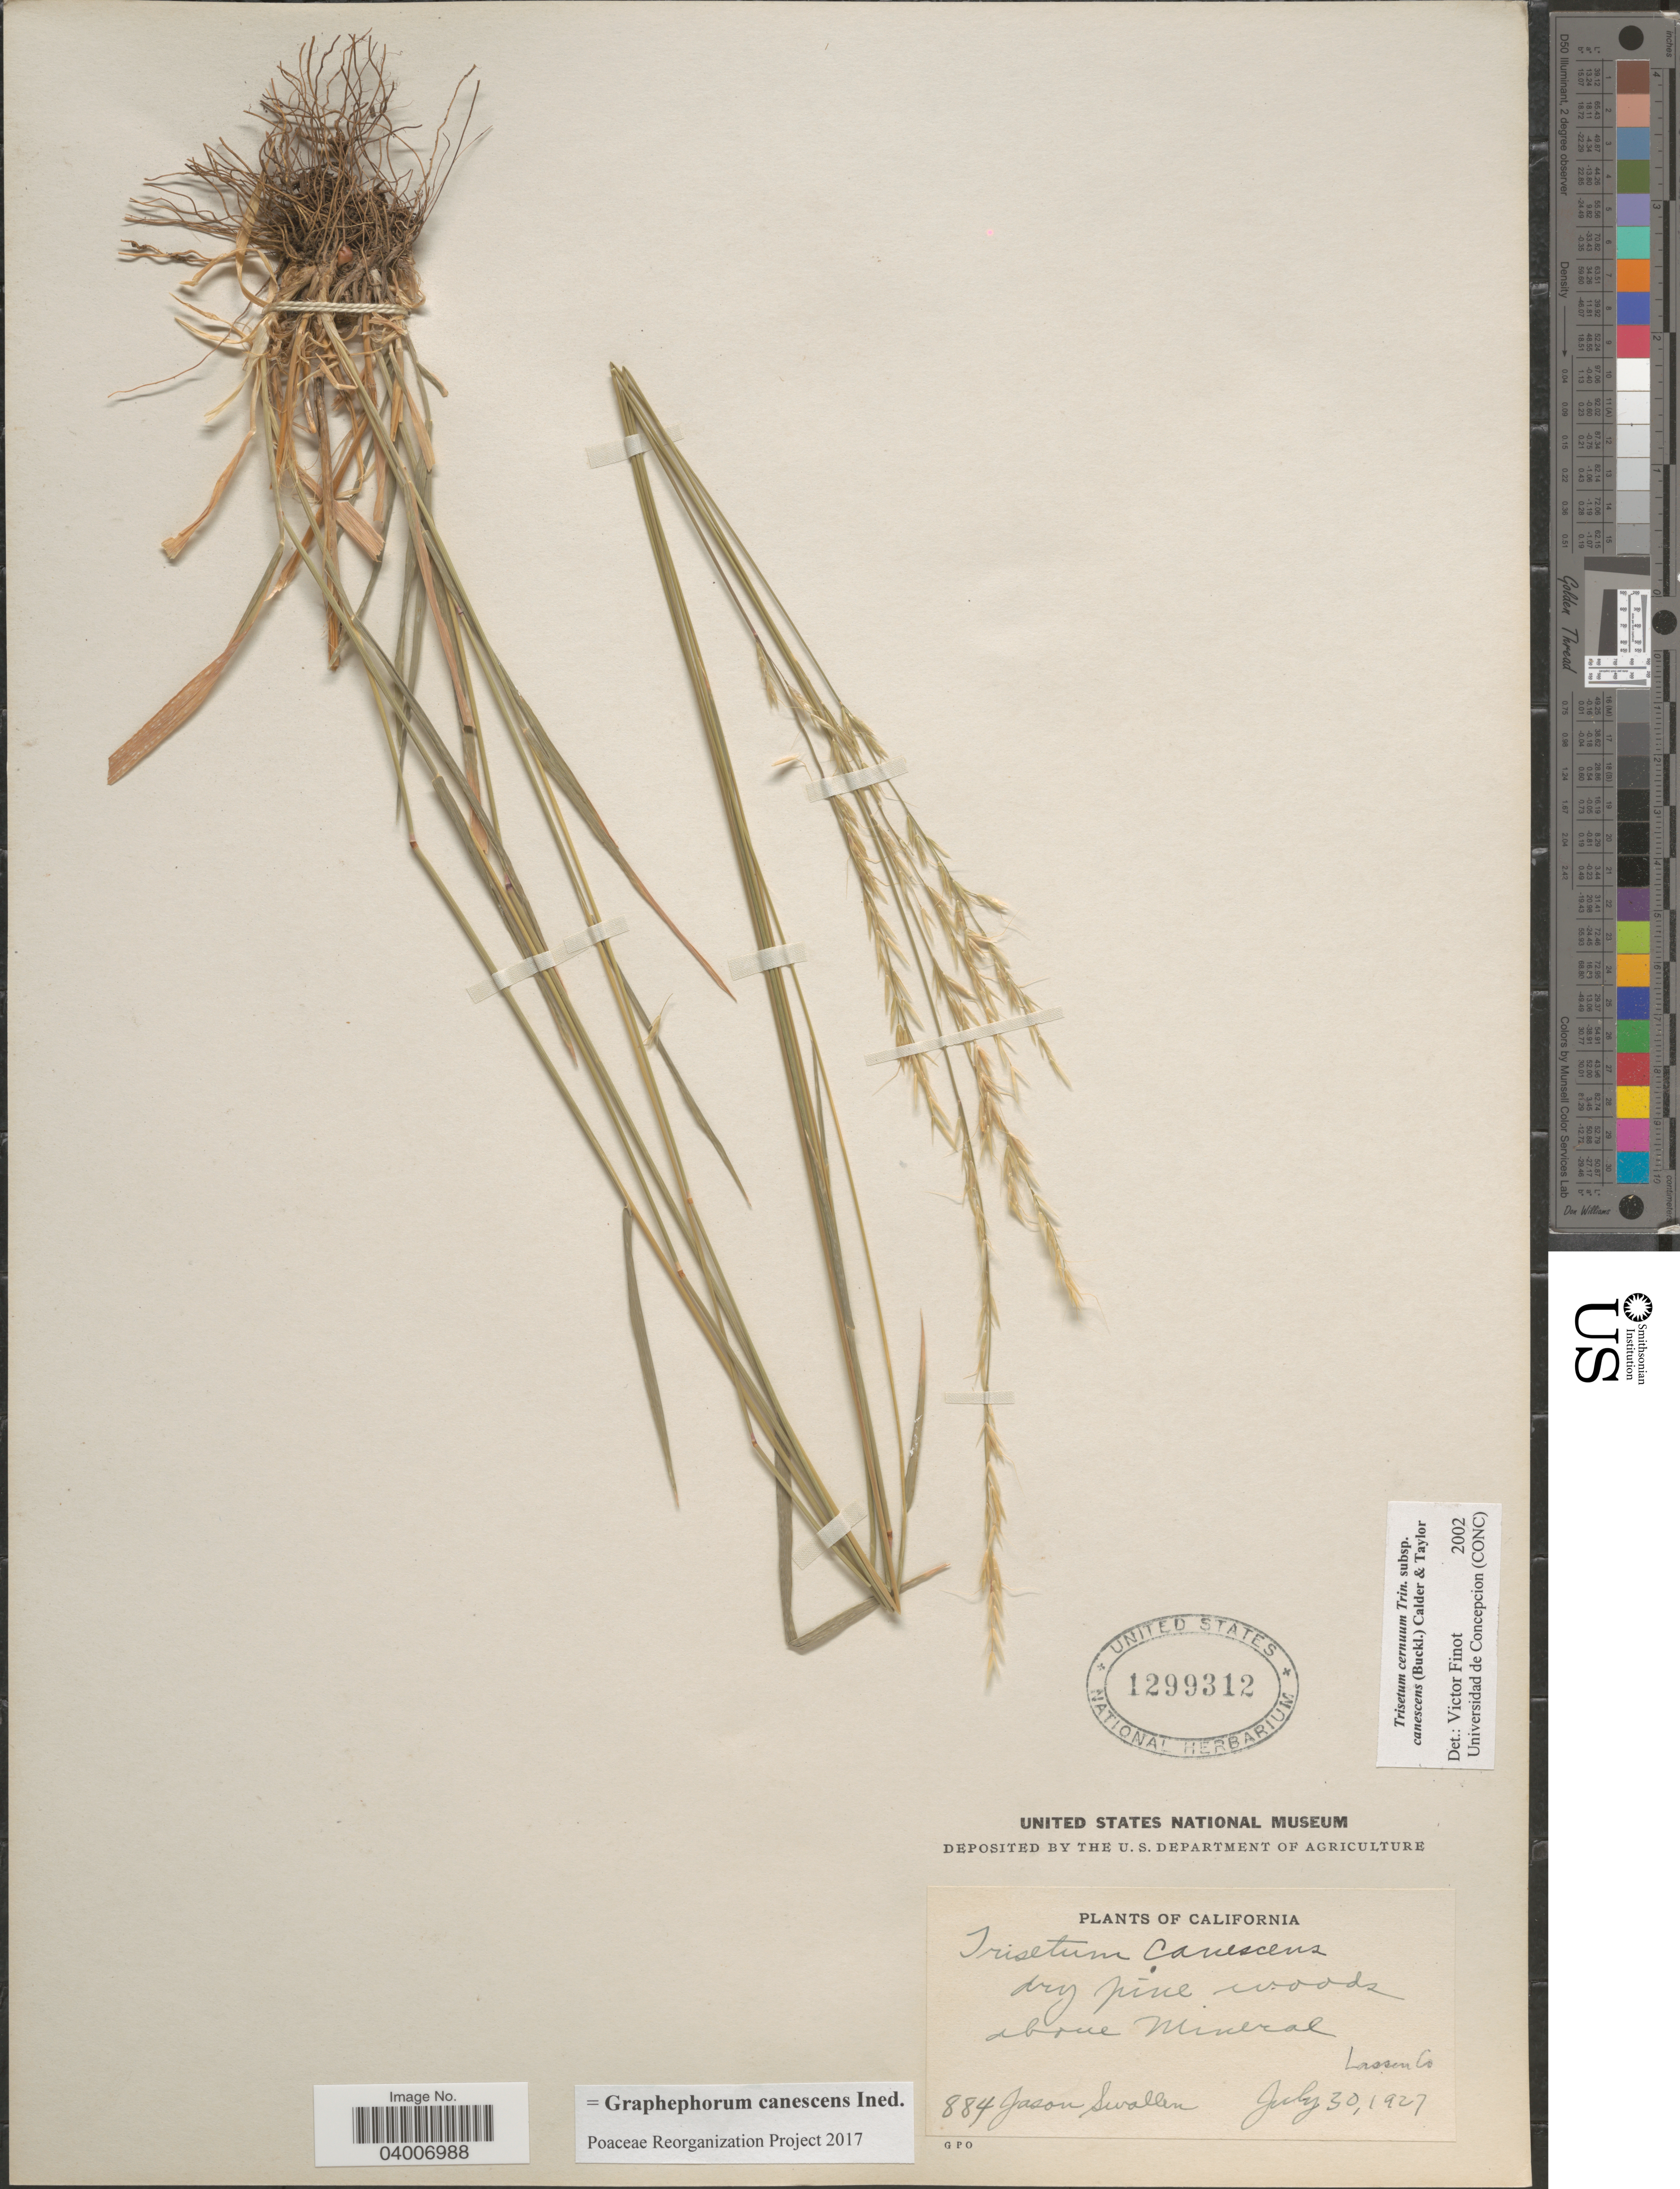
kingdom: Plantae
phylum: Tracheophyta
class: Liliopsida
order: Poales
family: Poaceae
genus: Graphephorum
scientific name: Graphephorum canescens ined.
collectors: J. R. Swallen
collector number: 884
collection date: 1927-07-30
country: United States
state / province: California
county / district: Lassen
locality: Dry pine woods above Mineral, Lassen Co.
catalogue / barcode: US 1299312